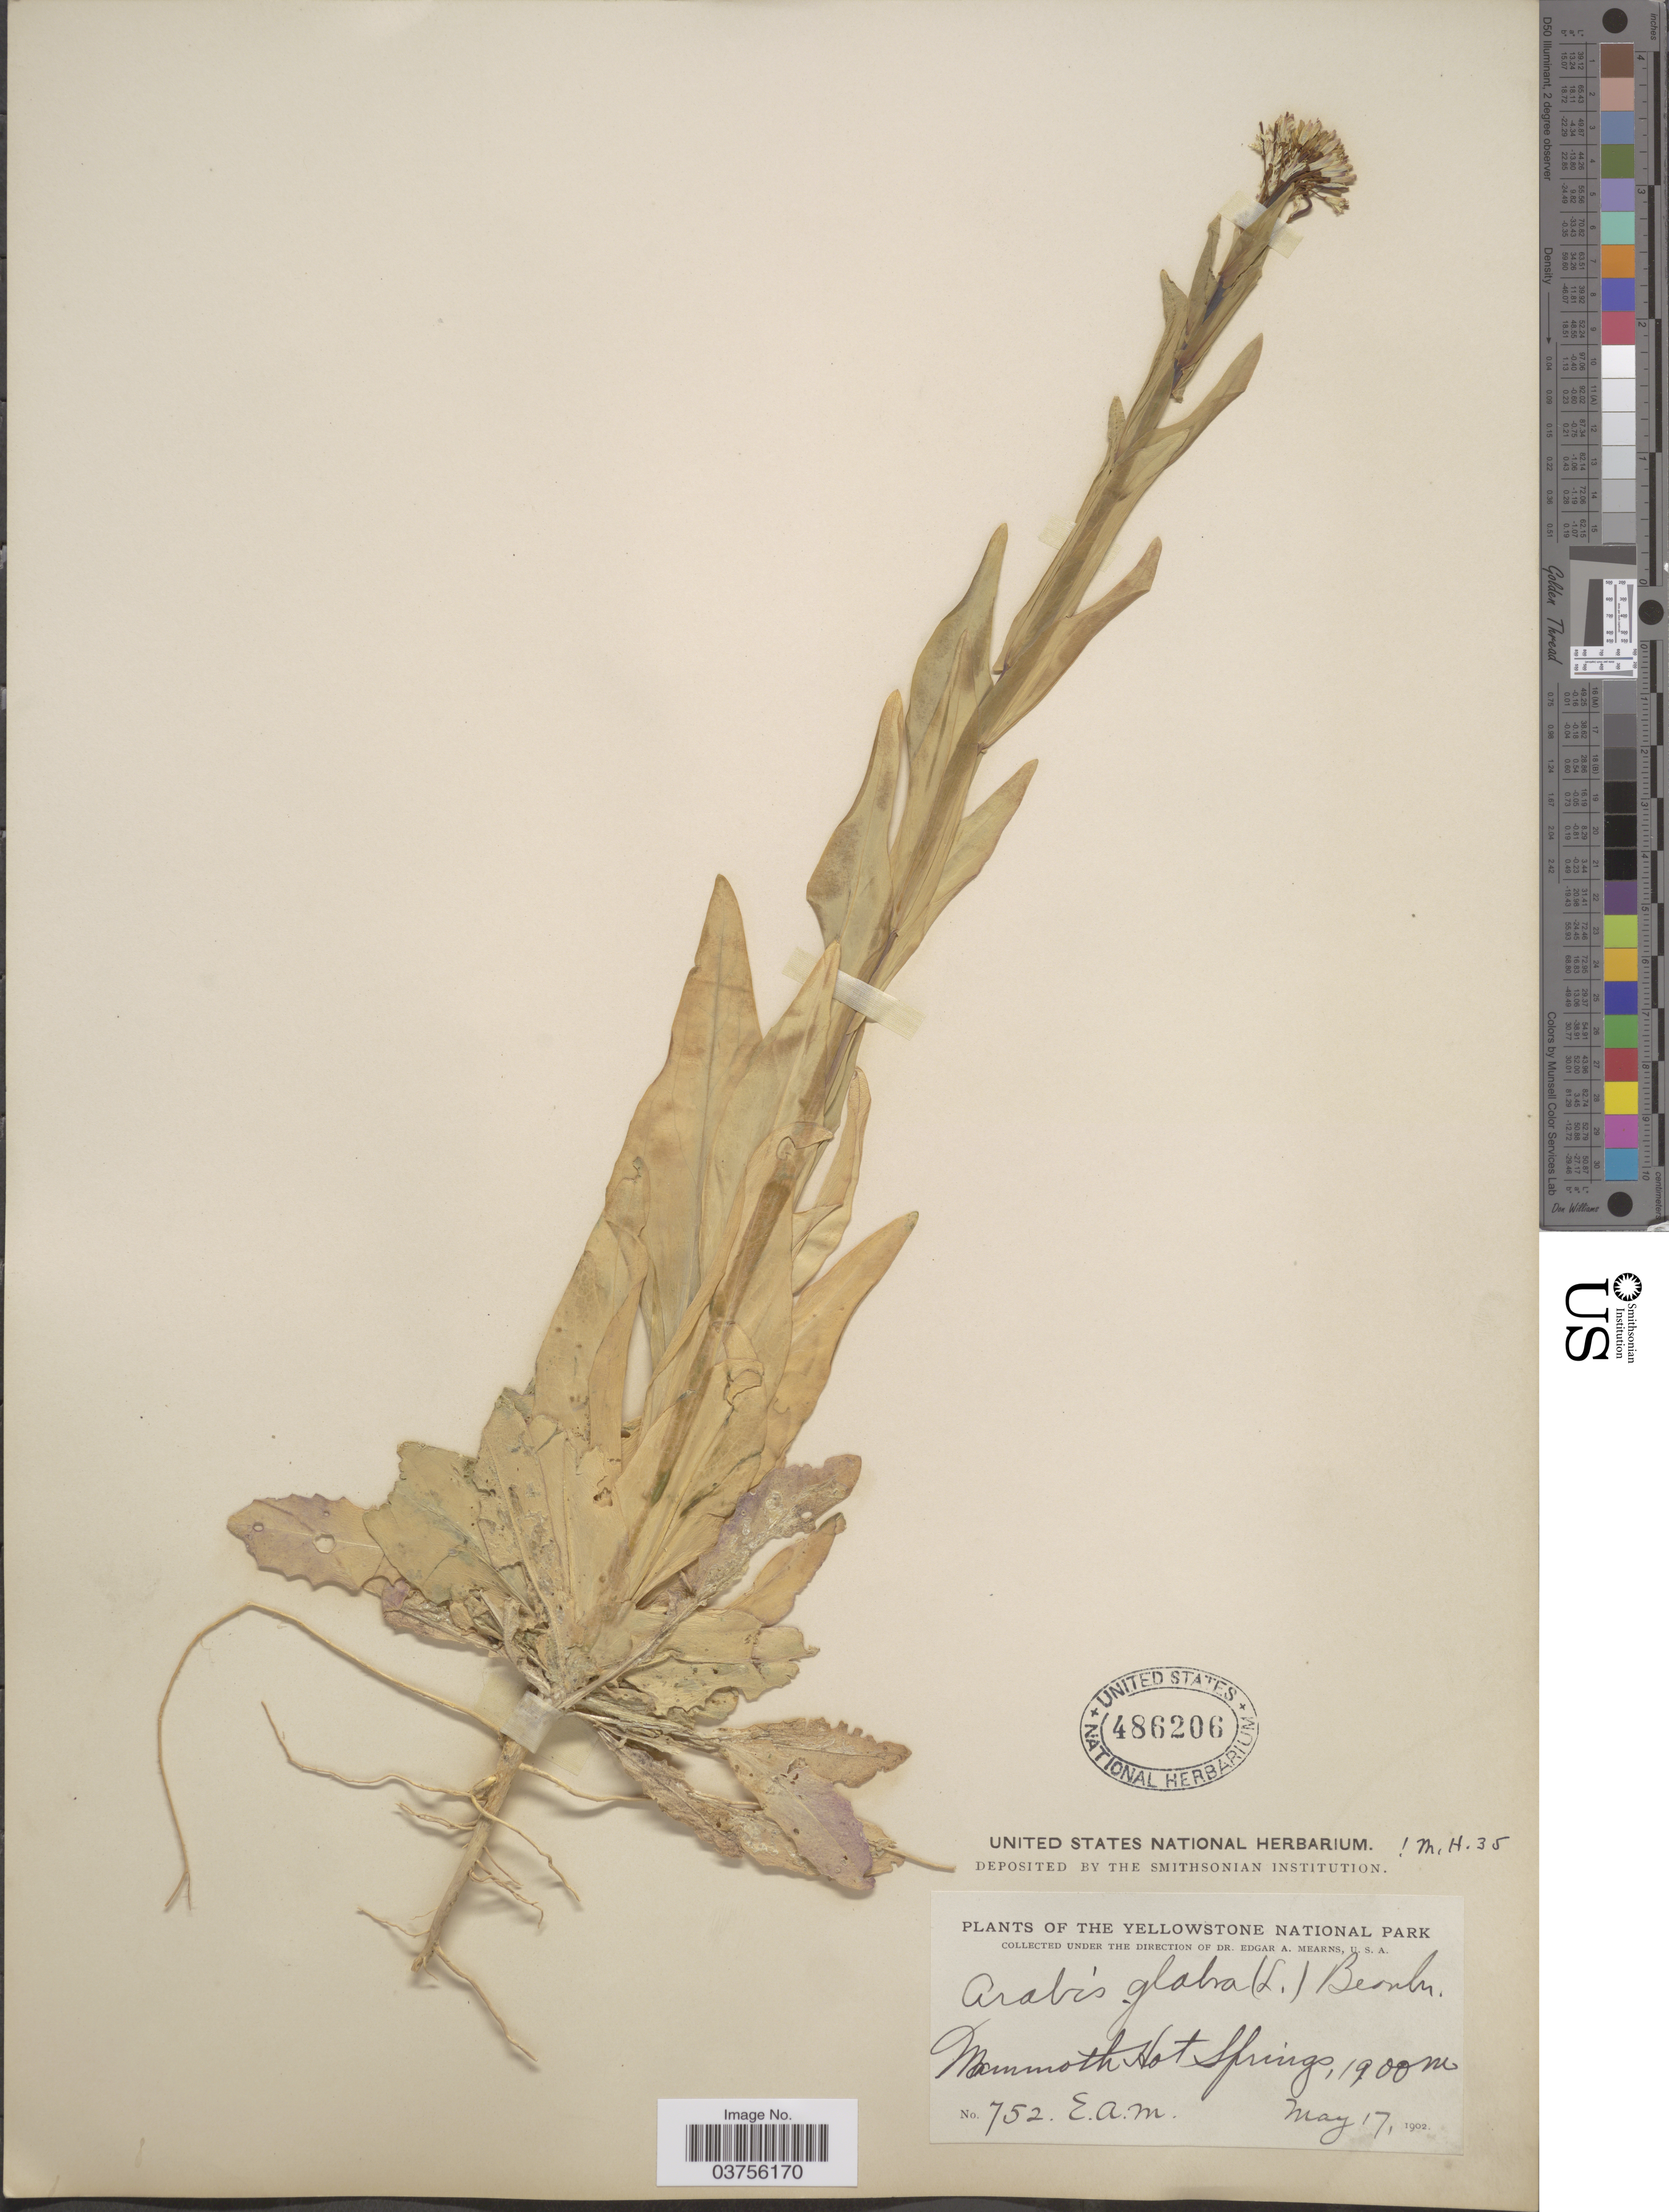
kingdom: Plantae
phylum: Tracheophyta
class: Magnoliopsida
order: Brassicales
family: Brassicaceae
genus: Turritis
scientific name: Turritis glabra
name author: L.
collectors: E. A. Mearns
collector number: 752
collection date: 1902-05-17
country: United States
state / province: Wyoming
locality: The Yellowstone National Park. Mammoth Hot Springs.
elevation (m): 1900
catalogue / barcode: US 486206